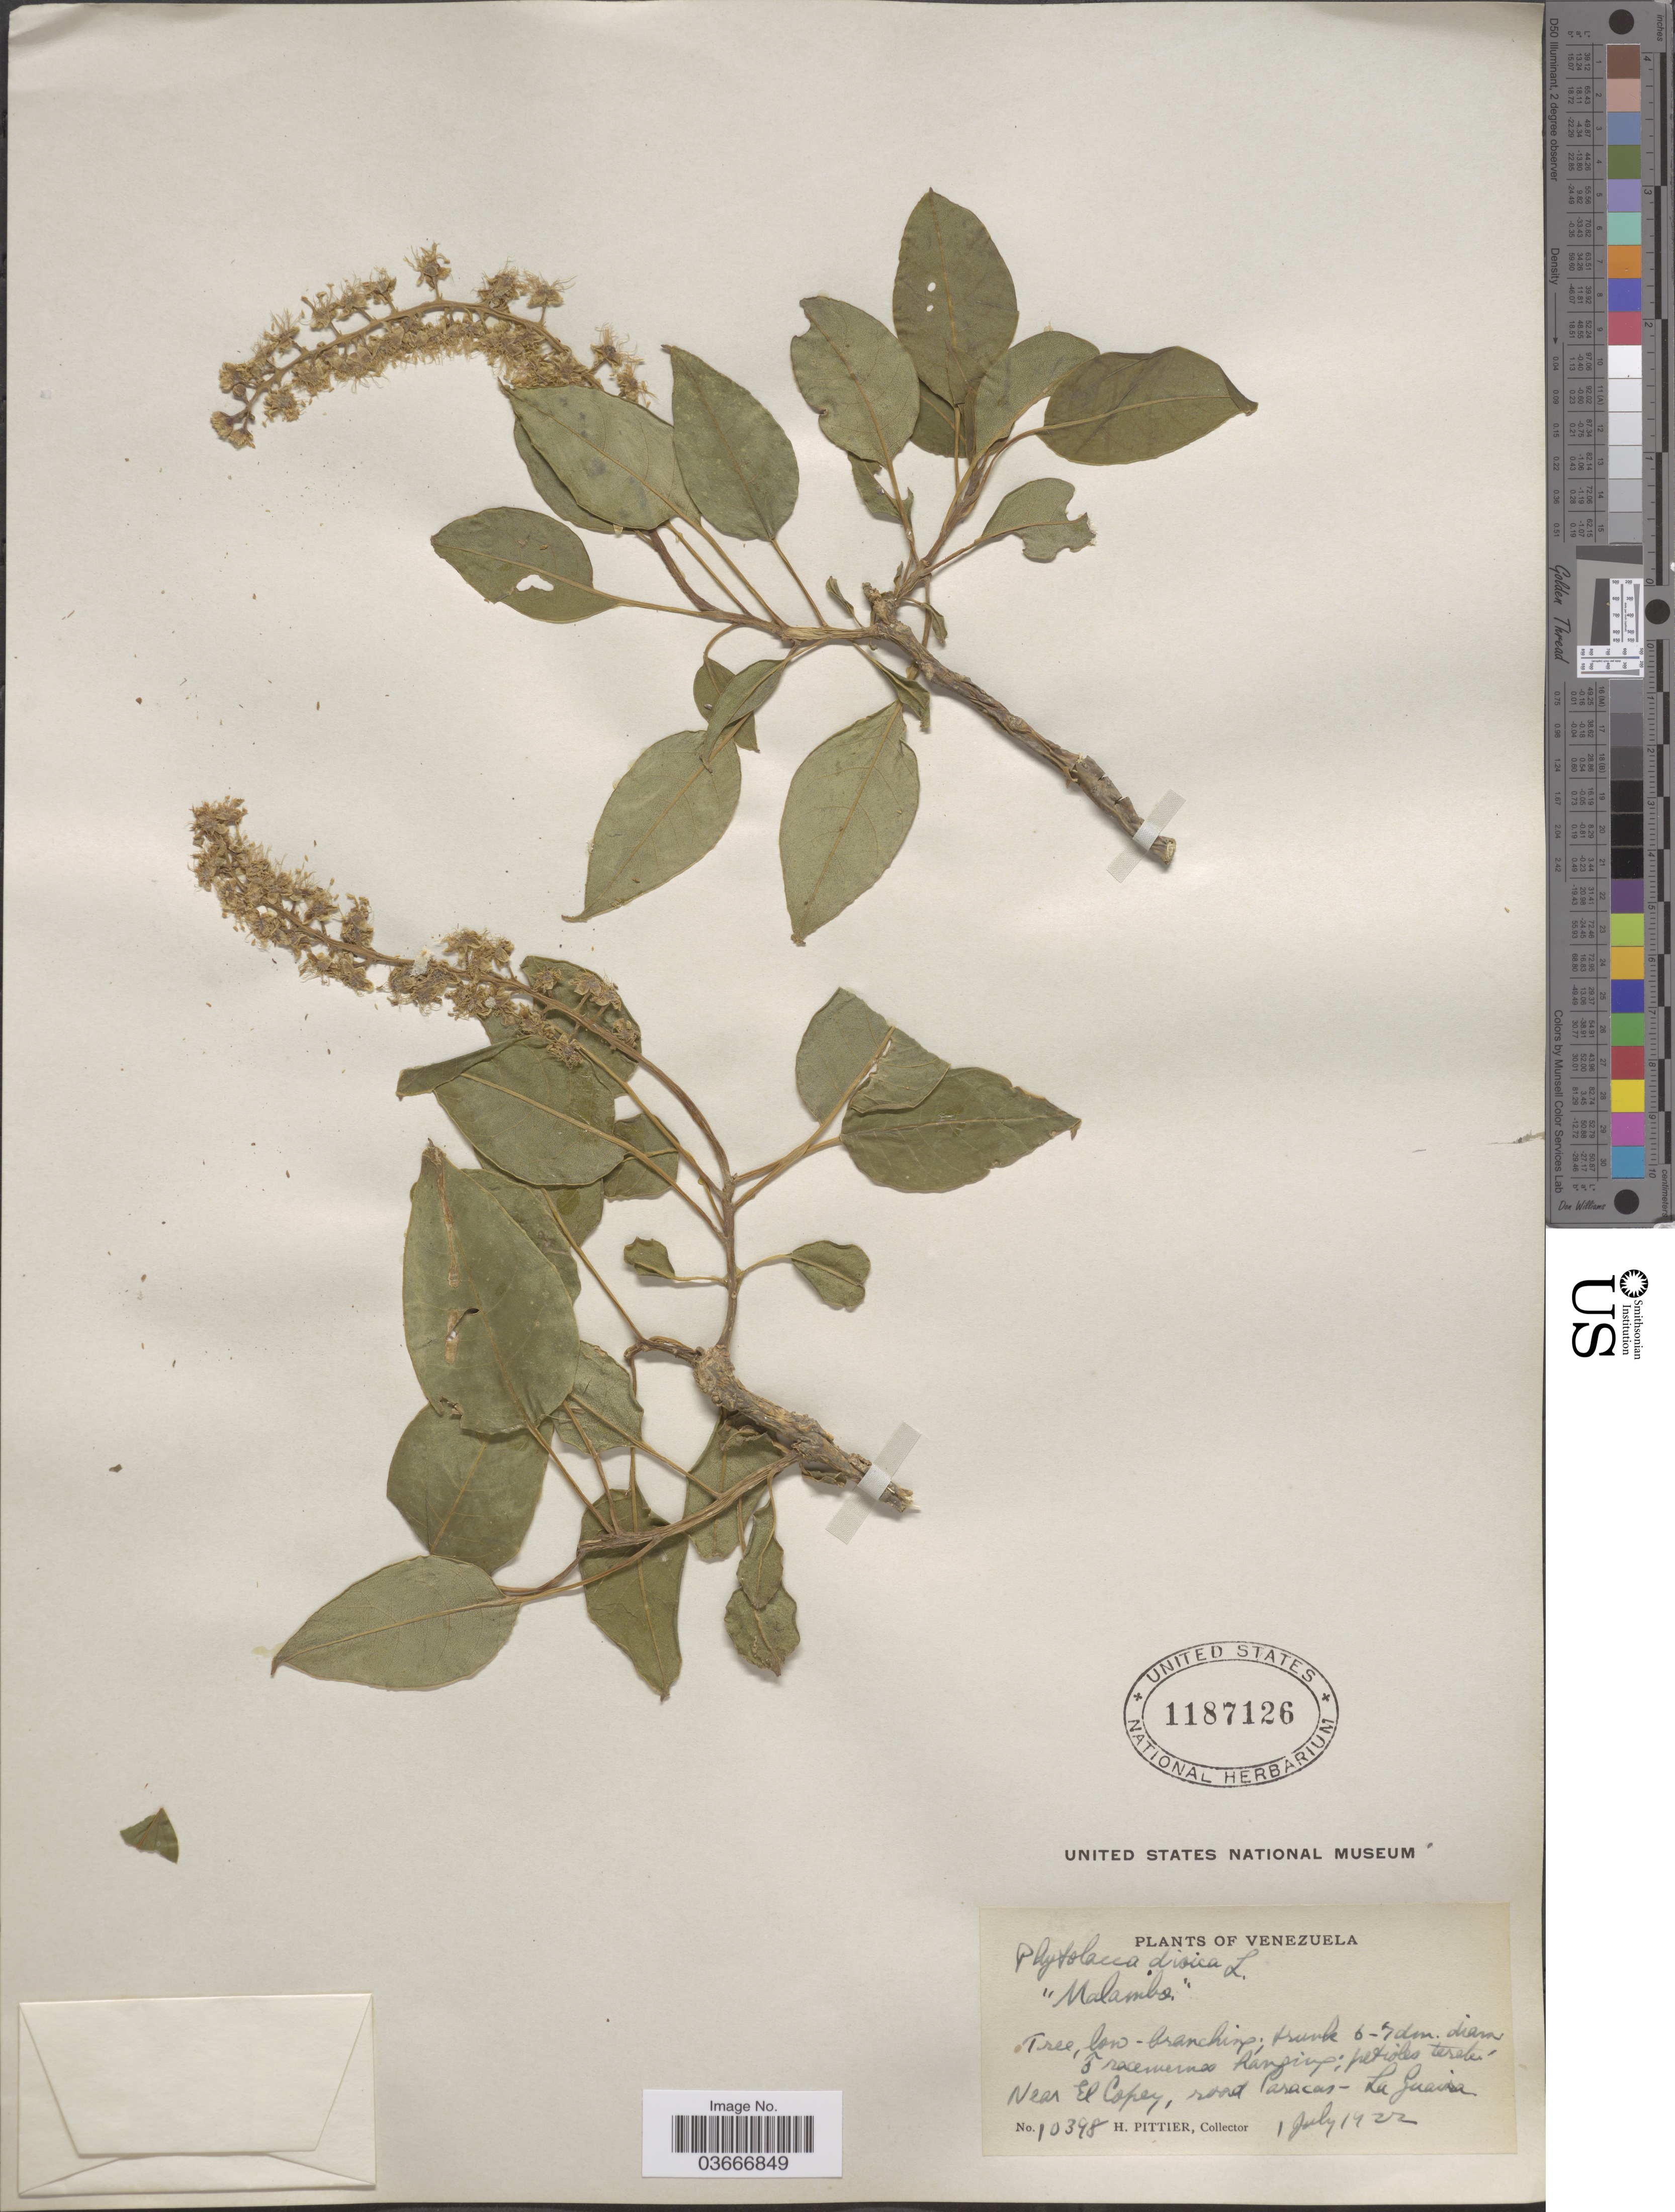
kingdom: Plantae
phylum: Tracheophyta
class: Magnoliopsida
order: Caryophyllales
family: Phytolaccaceae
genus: Phytolacca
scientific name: Phytolacca dioica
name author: L.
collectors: H. F. Pittier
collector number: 10398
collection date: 1922-07-01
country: Venezuela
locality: Near El Copey, road Paracas - La Guaira.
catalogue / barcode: US 1187126